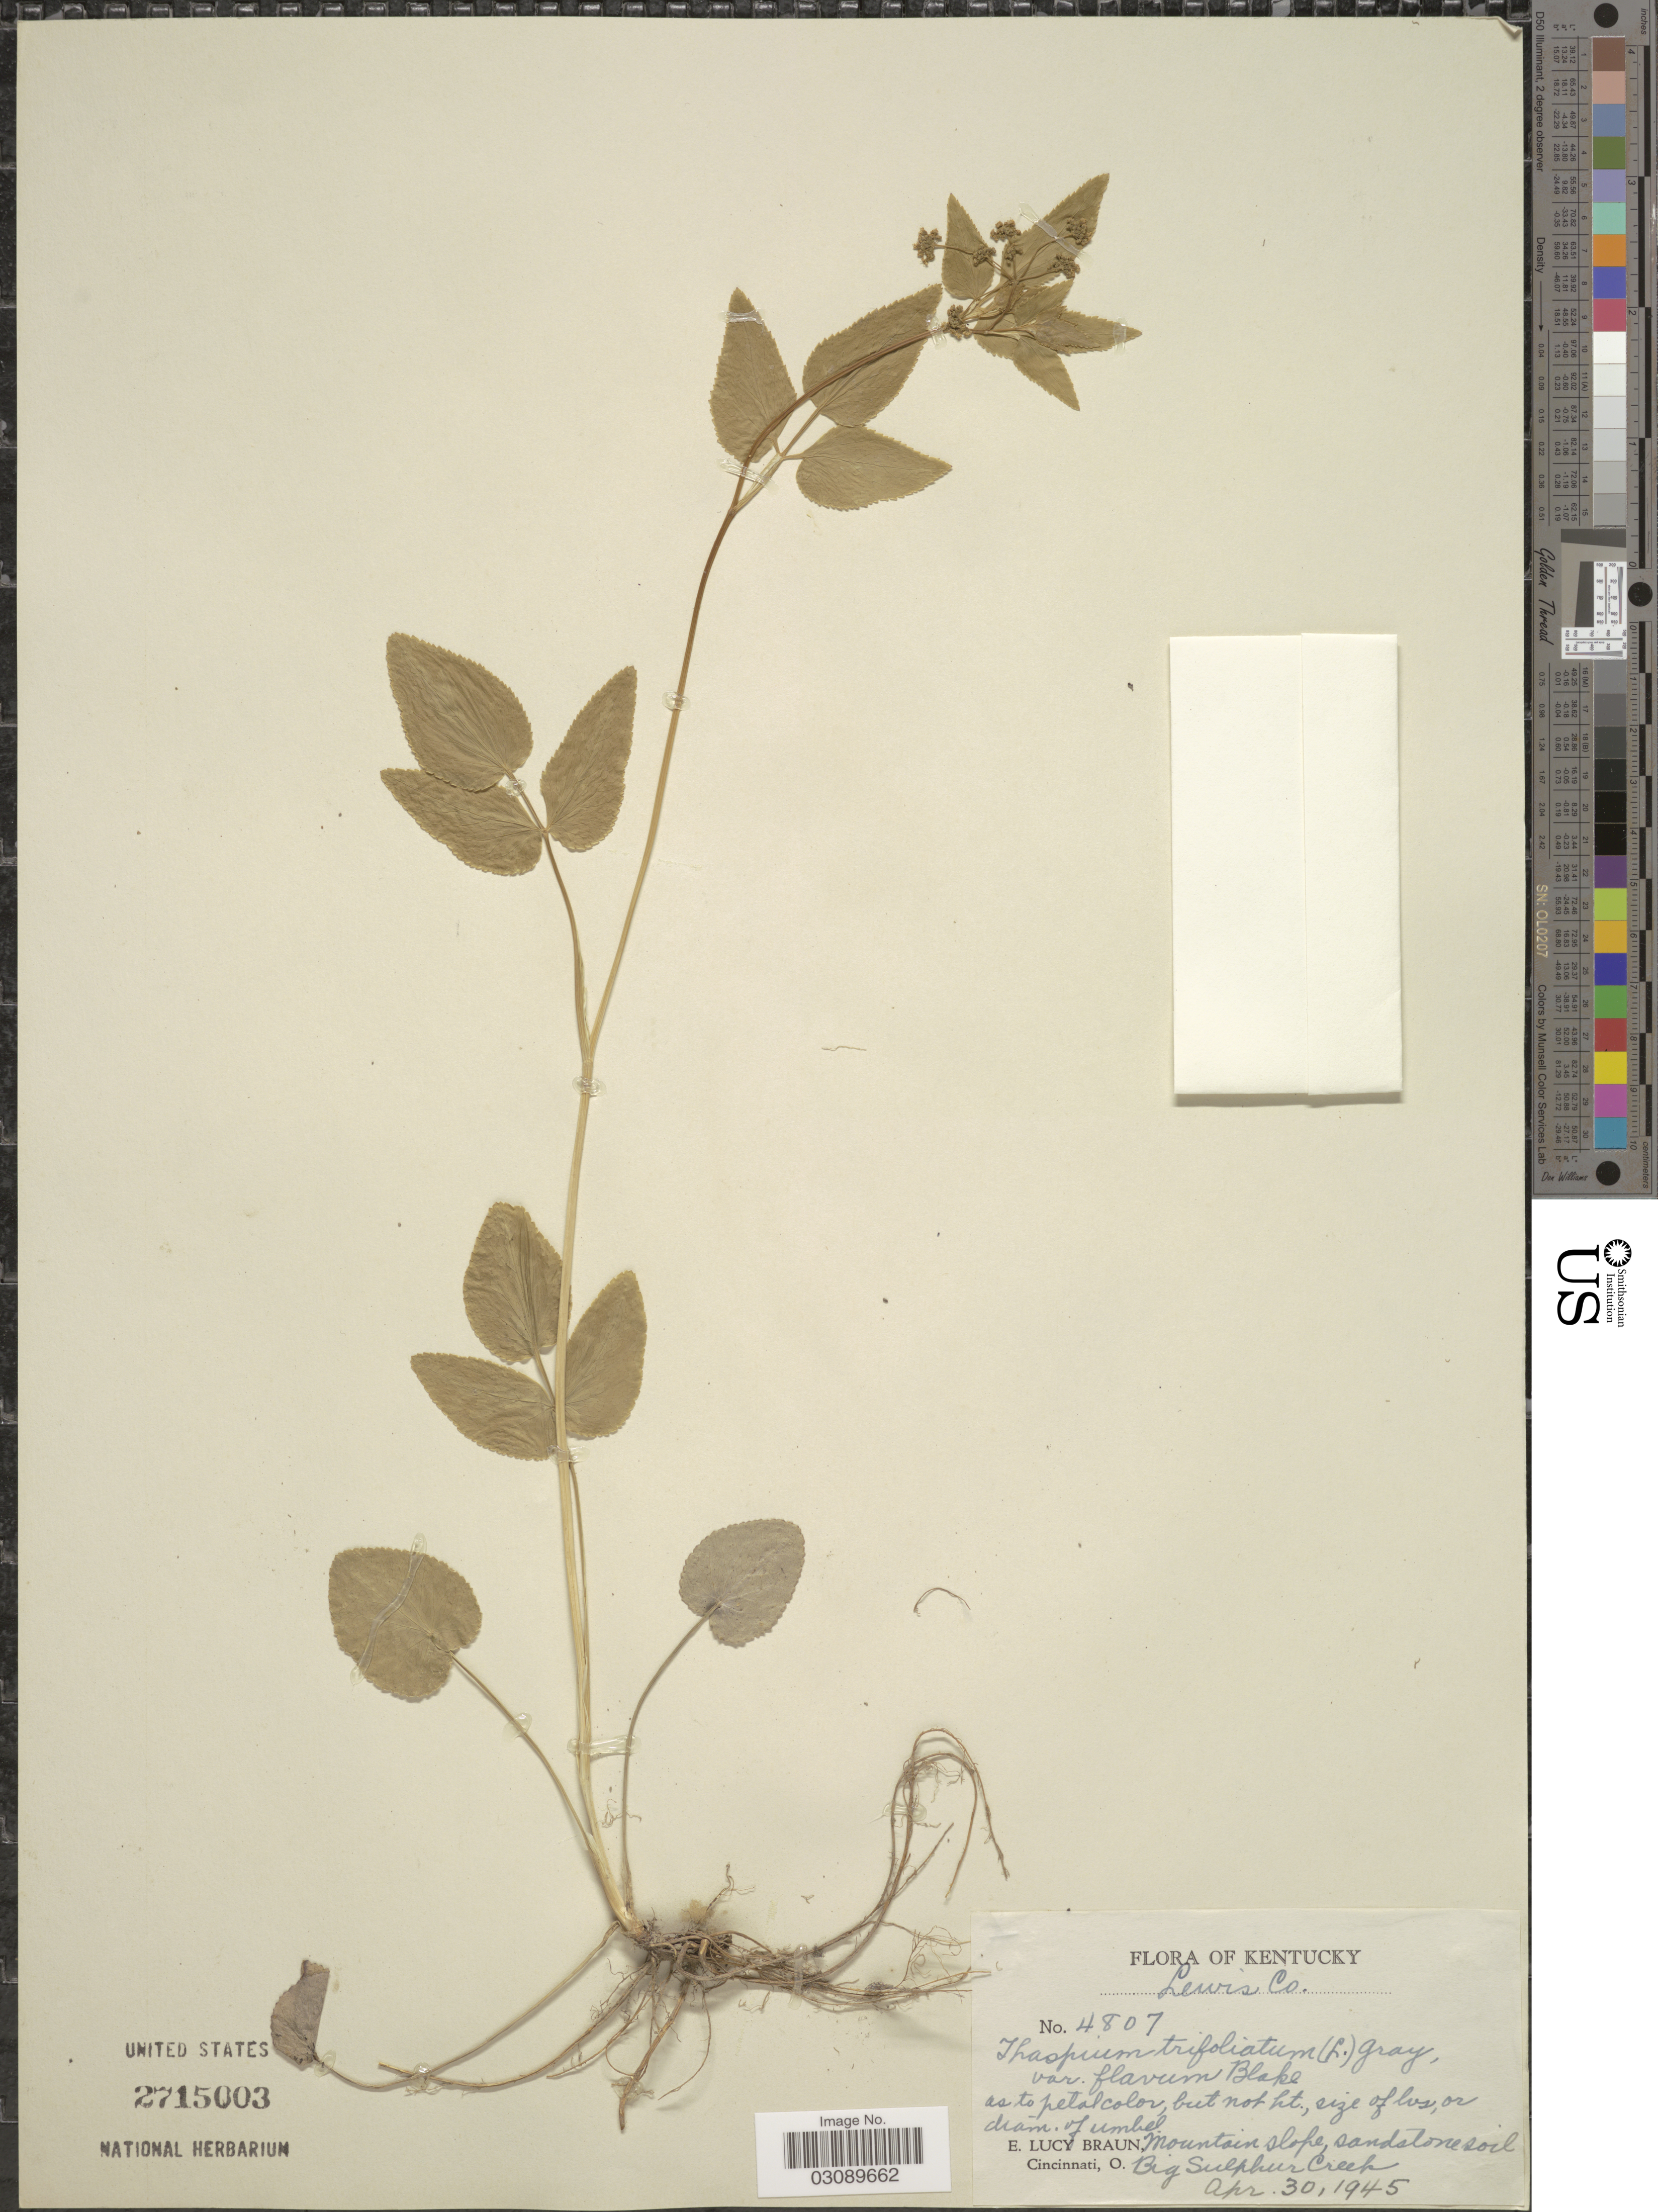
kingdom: Plantae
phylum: Tracheophyta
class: Magnoliopsida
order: Apiales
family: Apiaceae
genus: Thaspium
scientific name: Thaspium trifoliatum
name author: (L.) A. Gray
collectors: E. L. Braun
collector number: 4807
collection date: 1945-04-30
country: United States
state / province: Kentucky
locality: Lewis Co. Mountain slope sandstone soil. Big Sulphur Creek.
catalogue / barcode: US 2715003